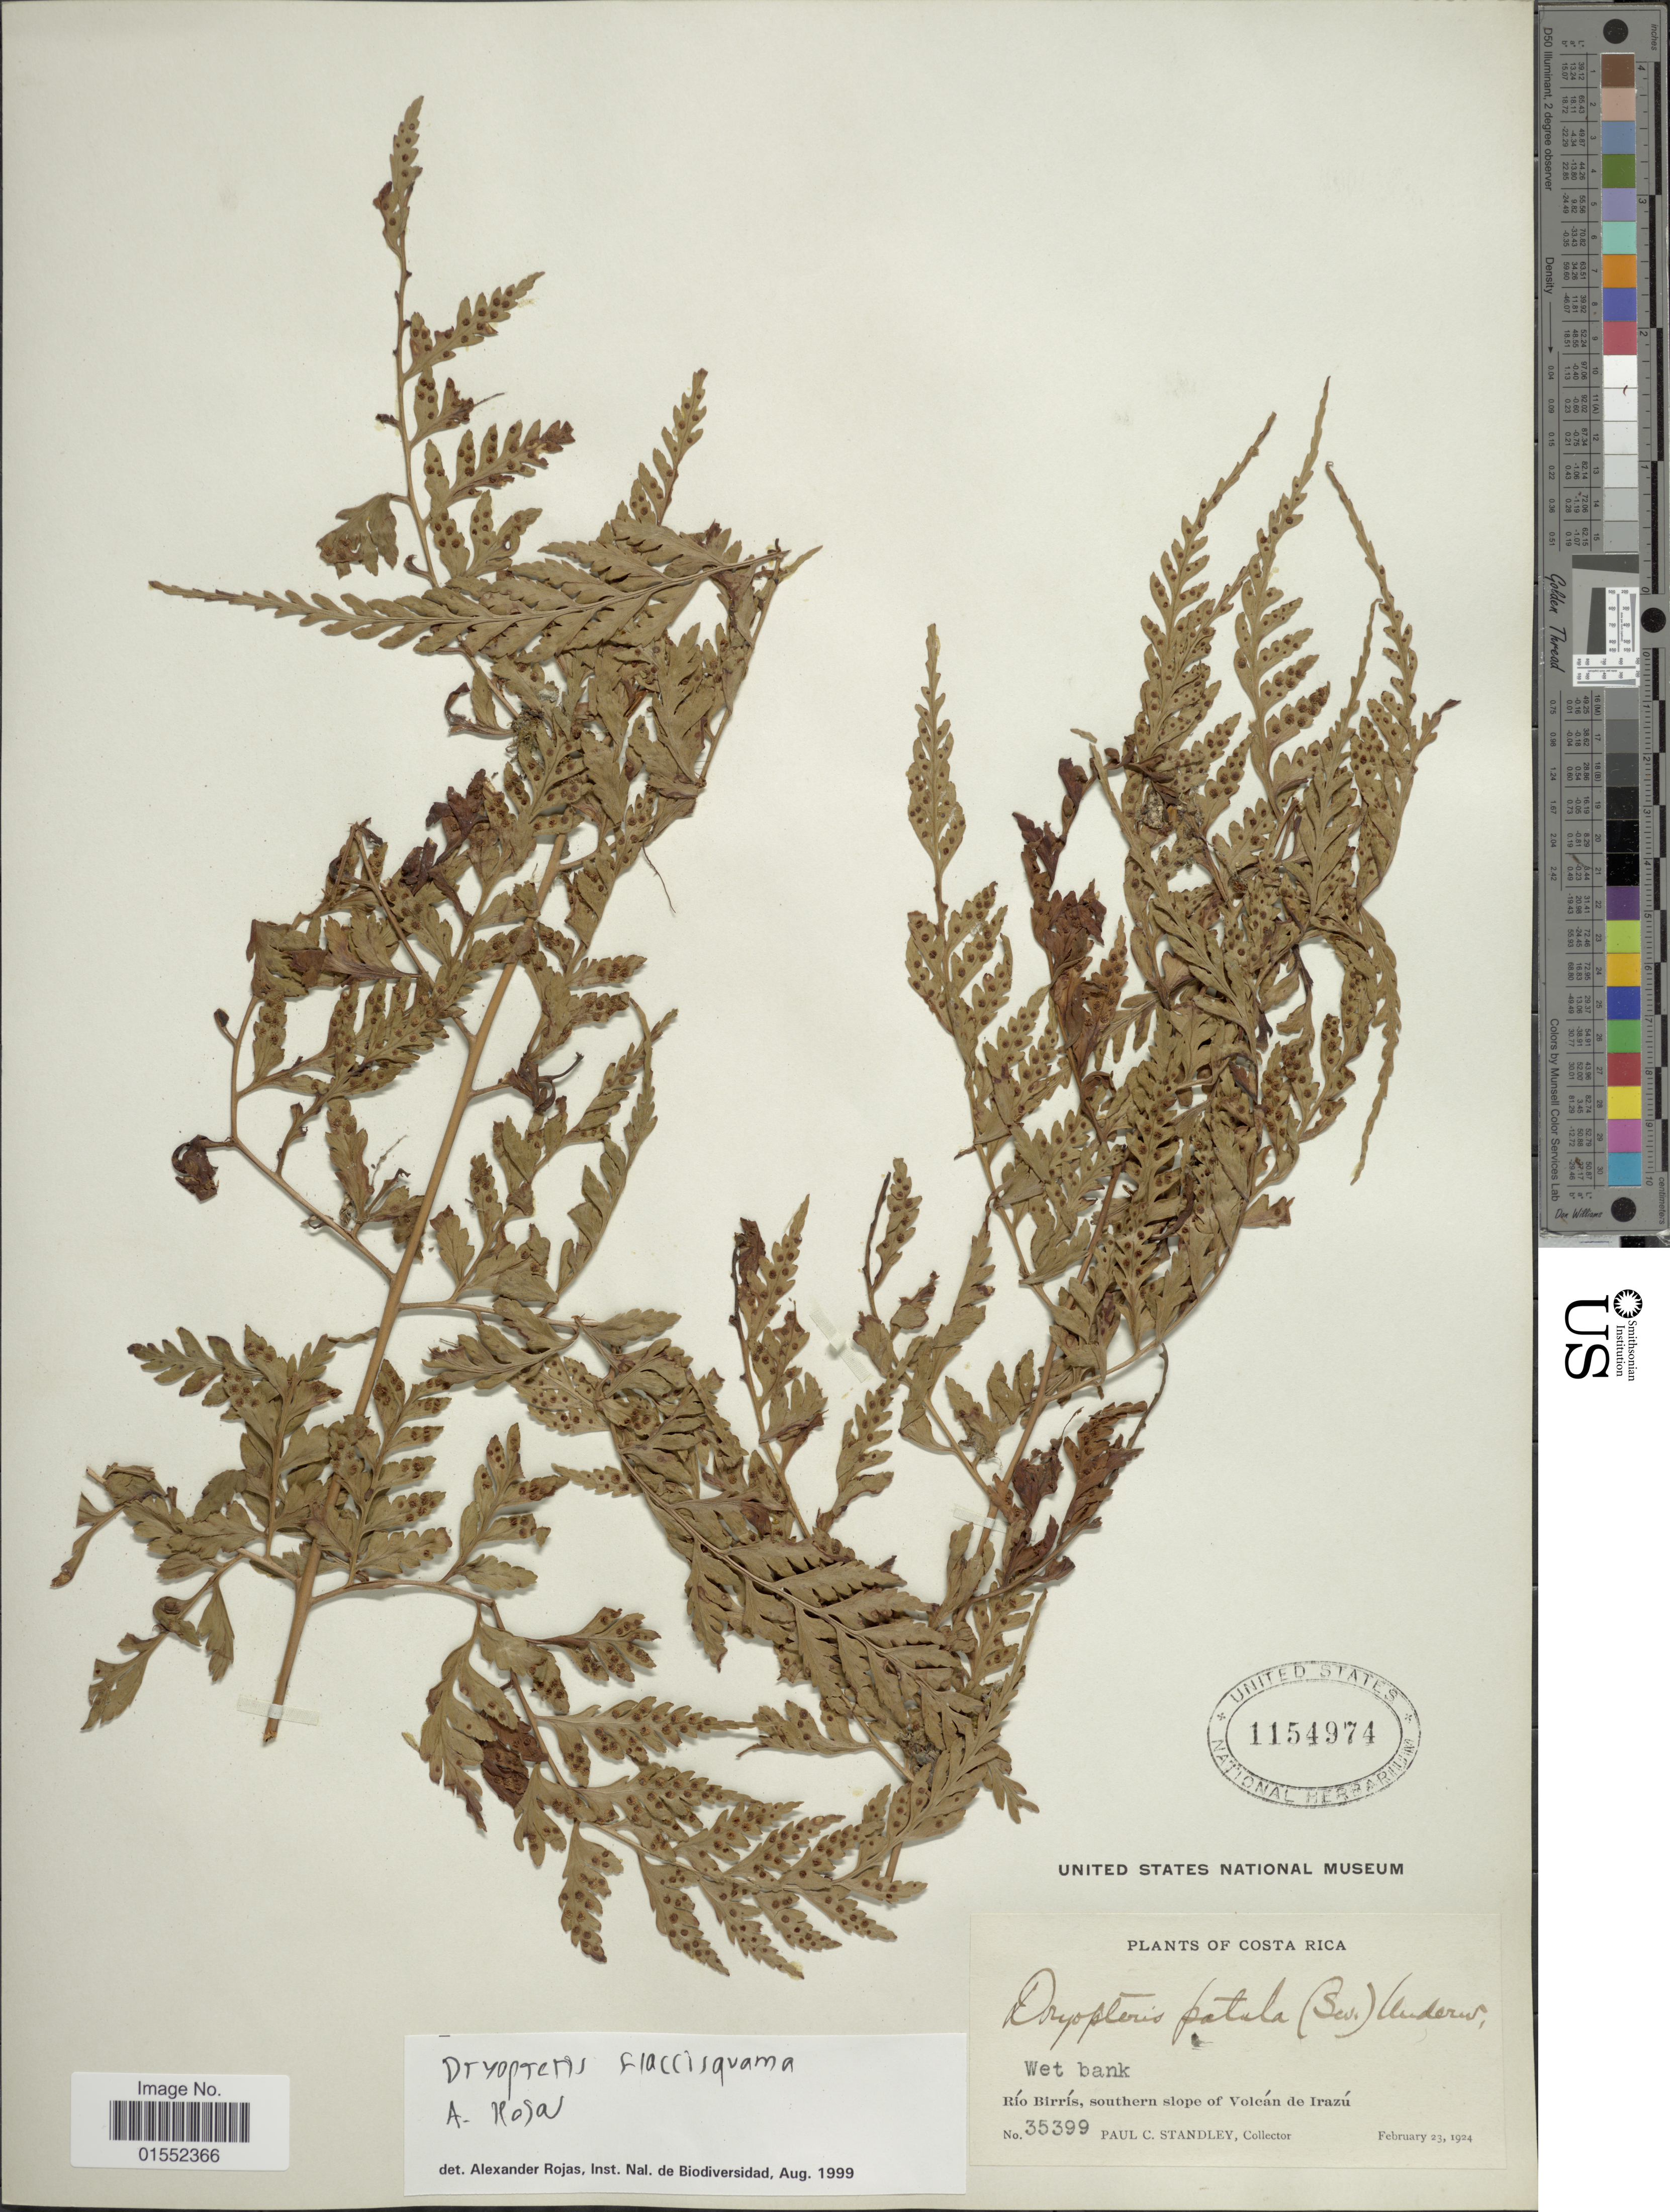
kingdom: Plantae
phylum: Tracheophyta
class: Polypodiopsida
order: Polypodiales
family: Dryopteridaceae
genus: Dryopteris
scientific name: Dryopteris flaccisquama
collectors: P. C. Standley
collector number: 35399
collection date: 1924-02-23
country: Costa Rica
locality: Wet bank, Río Birrís, southern slope of Volcán de Irazú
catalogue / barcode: US 1154974